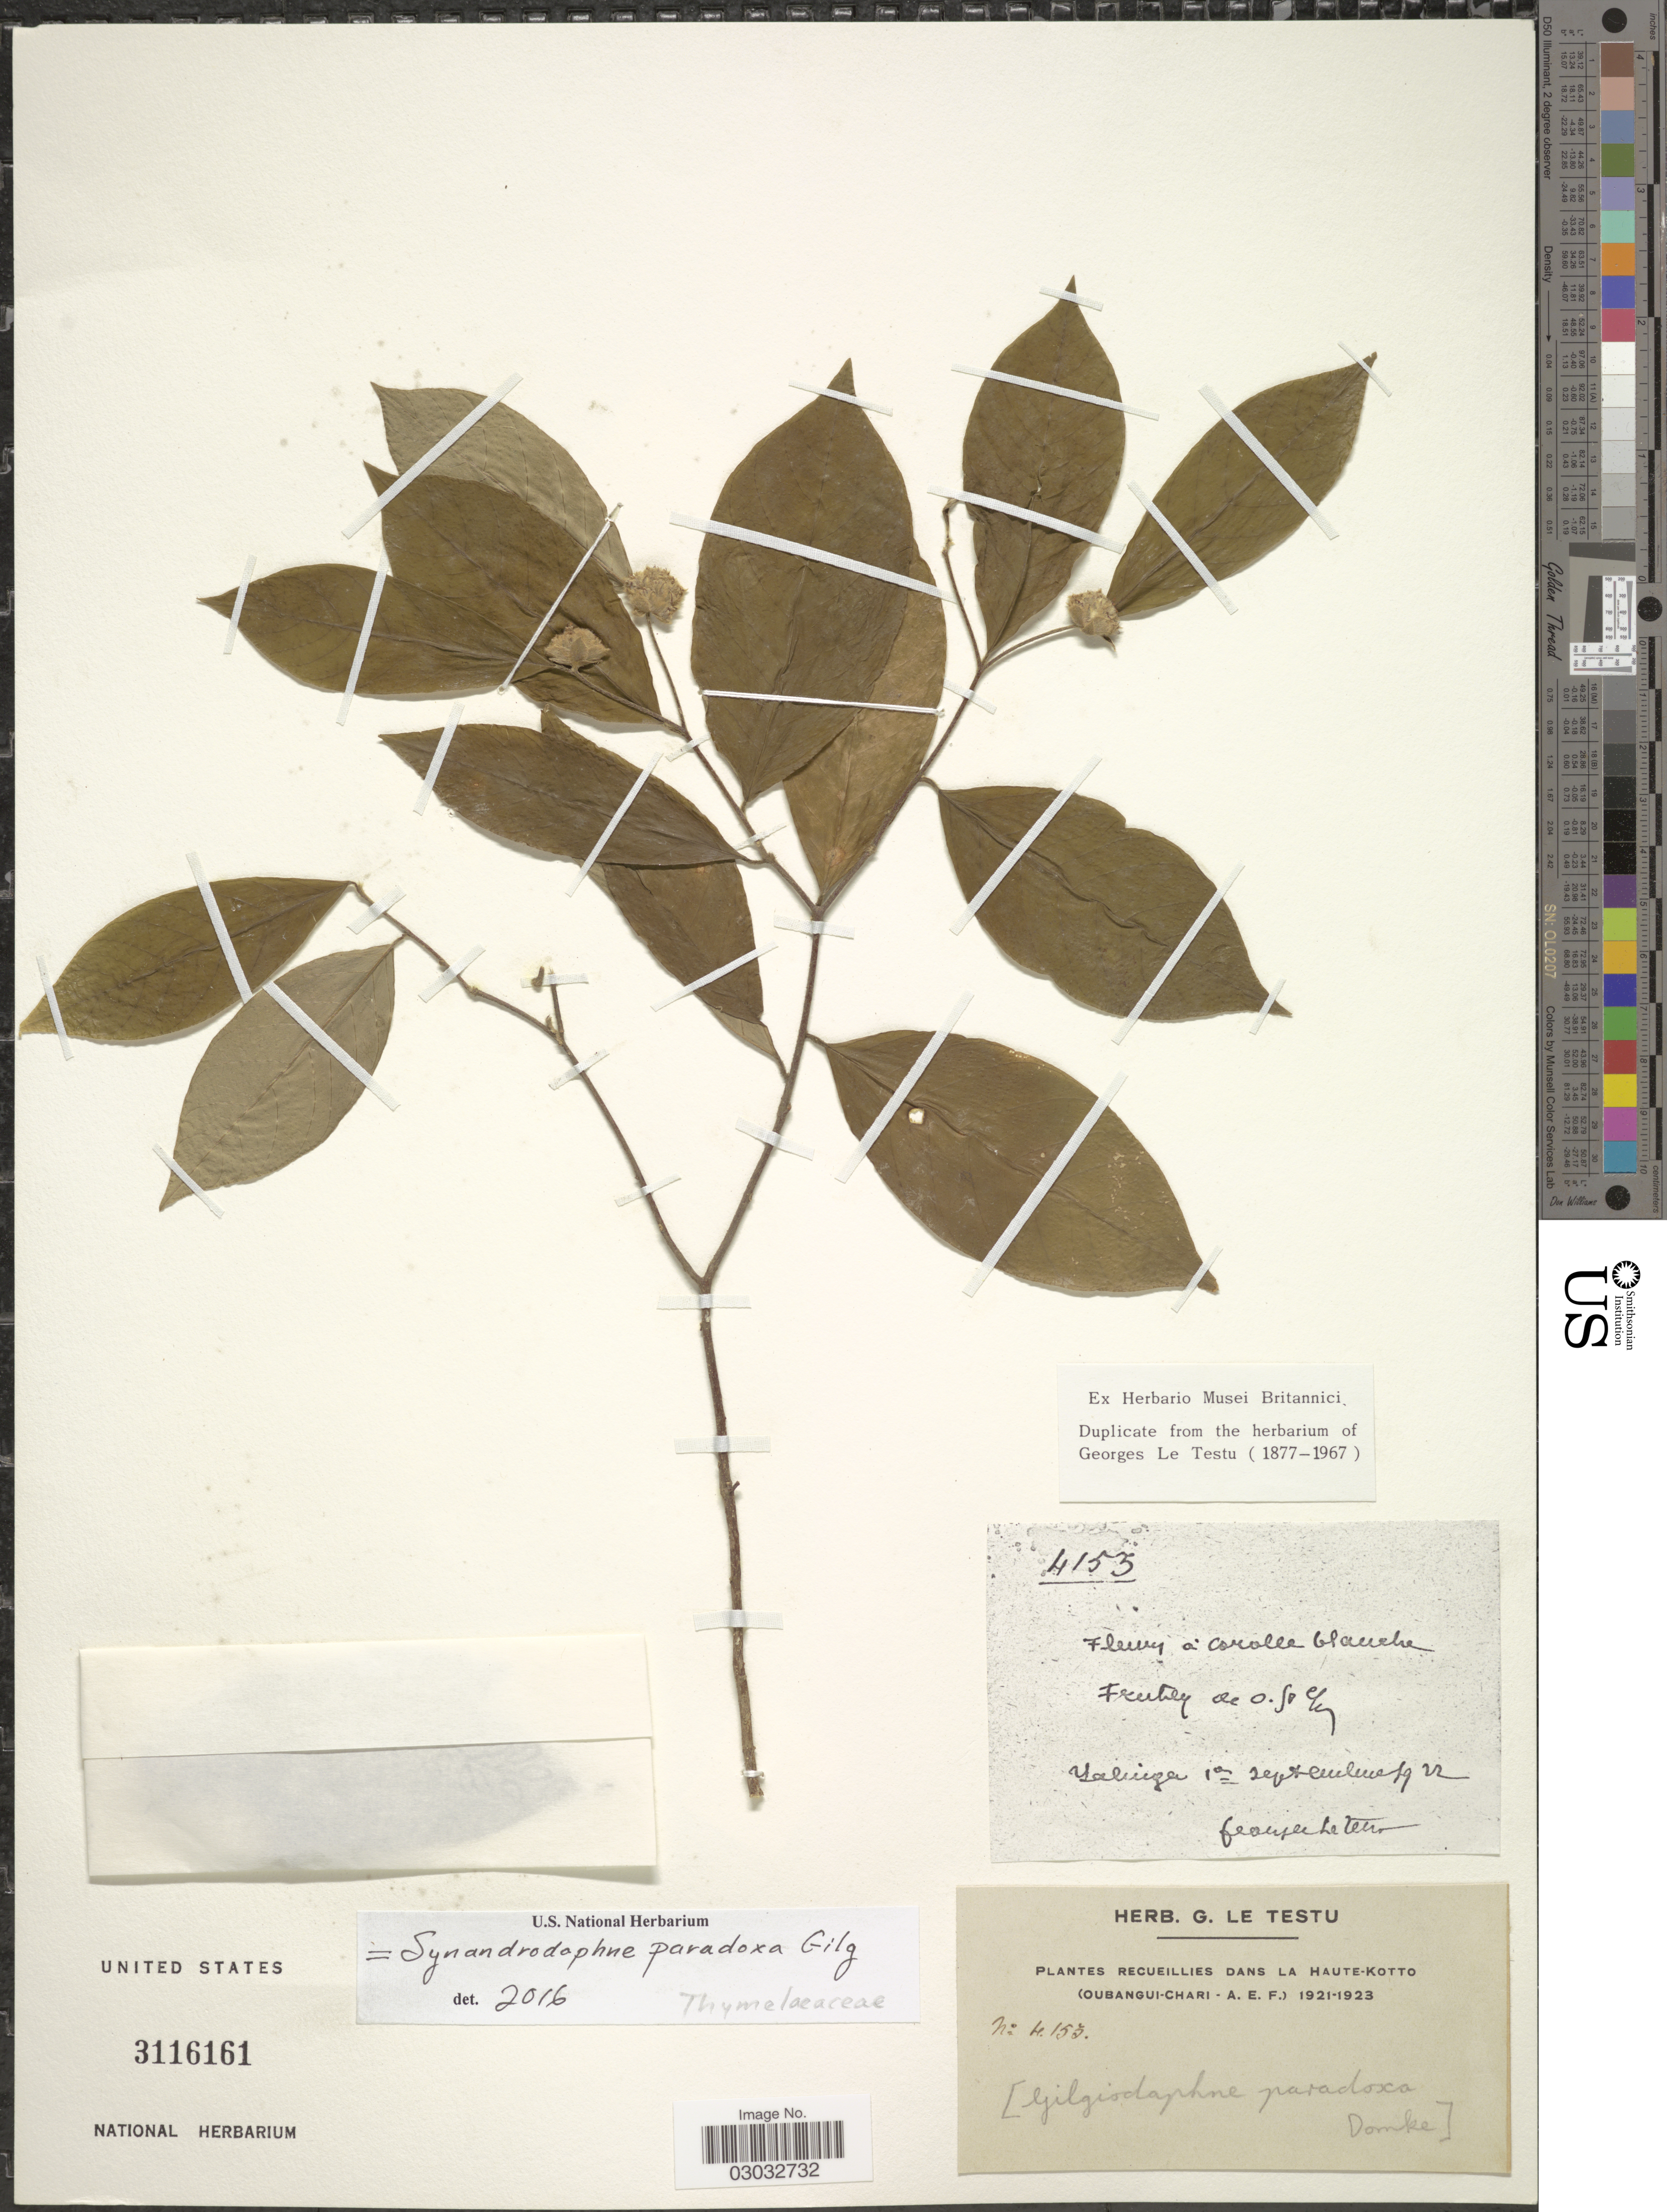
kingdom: Plantae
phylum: Tracheophyta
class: Magnoliopsida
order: Malvales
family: Thymelaeaceae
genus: Synandrodaphne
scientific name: Synandrodaphne paradoxa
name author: Gilg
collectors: G. Le Testu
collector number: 4153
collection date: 1922-09-01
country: Central African Republic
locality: Yalinga. Dans la Haute-Kotto (Oubangui-Chari - A.E.F.).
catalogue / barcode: US 3116161